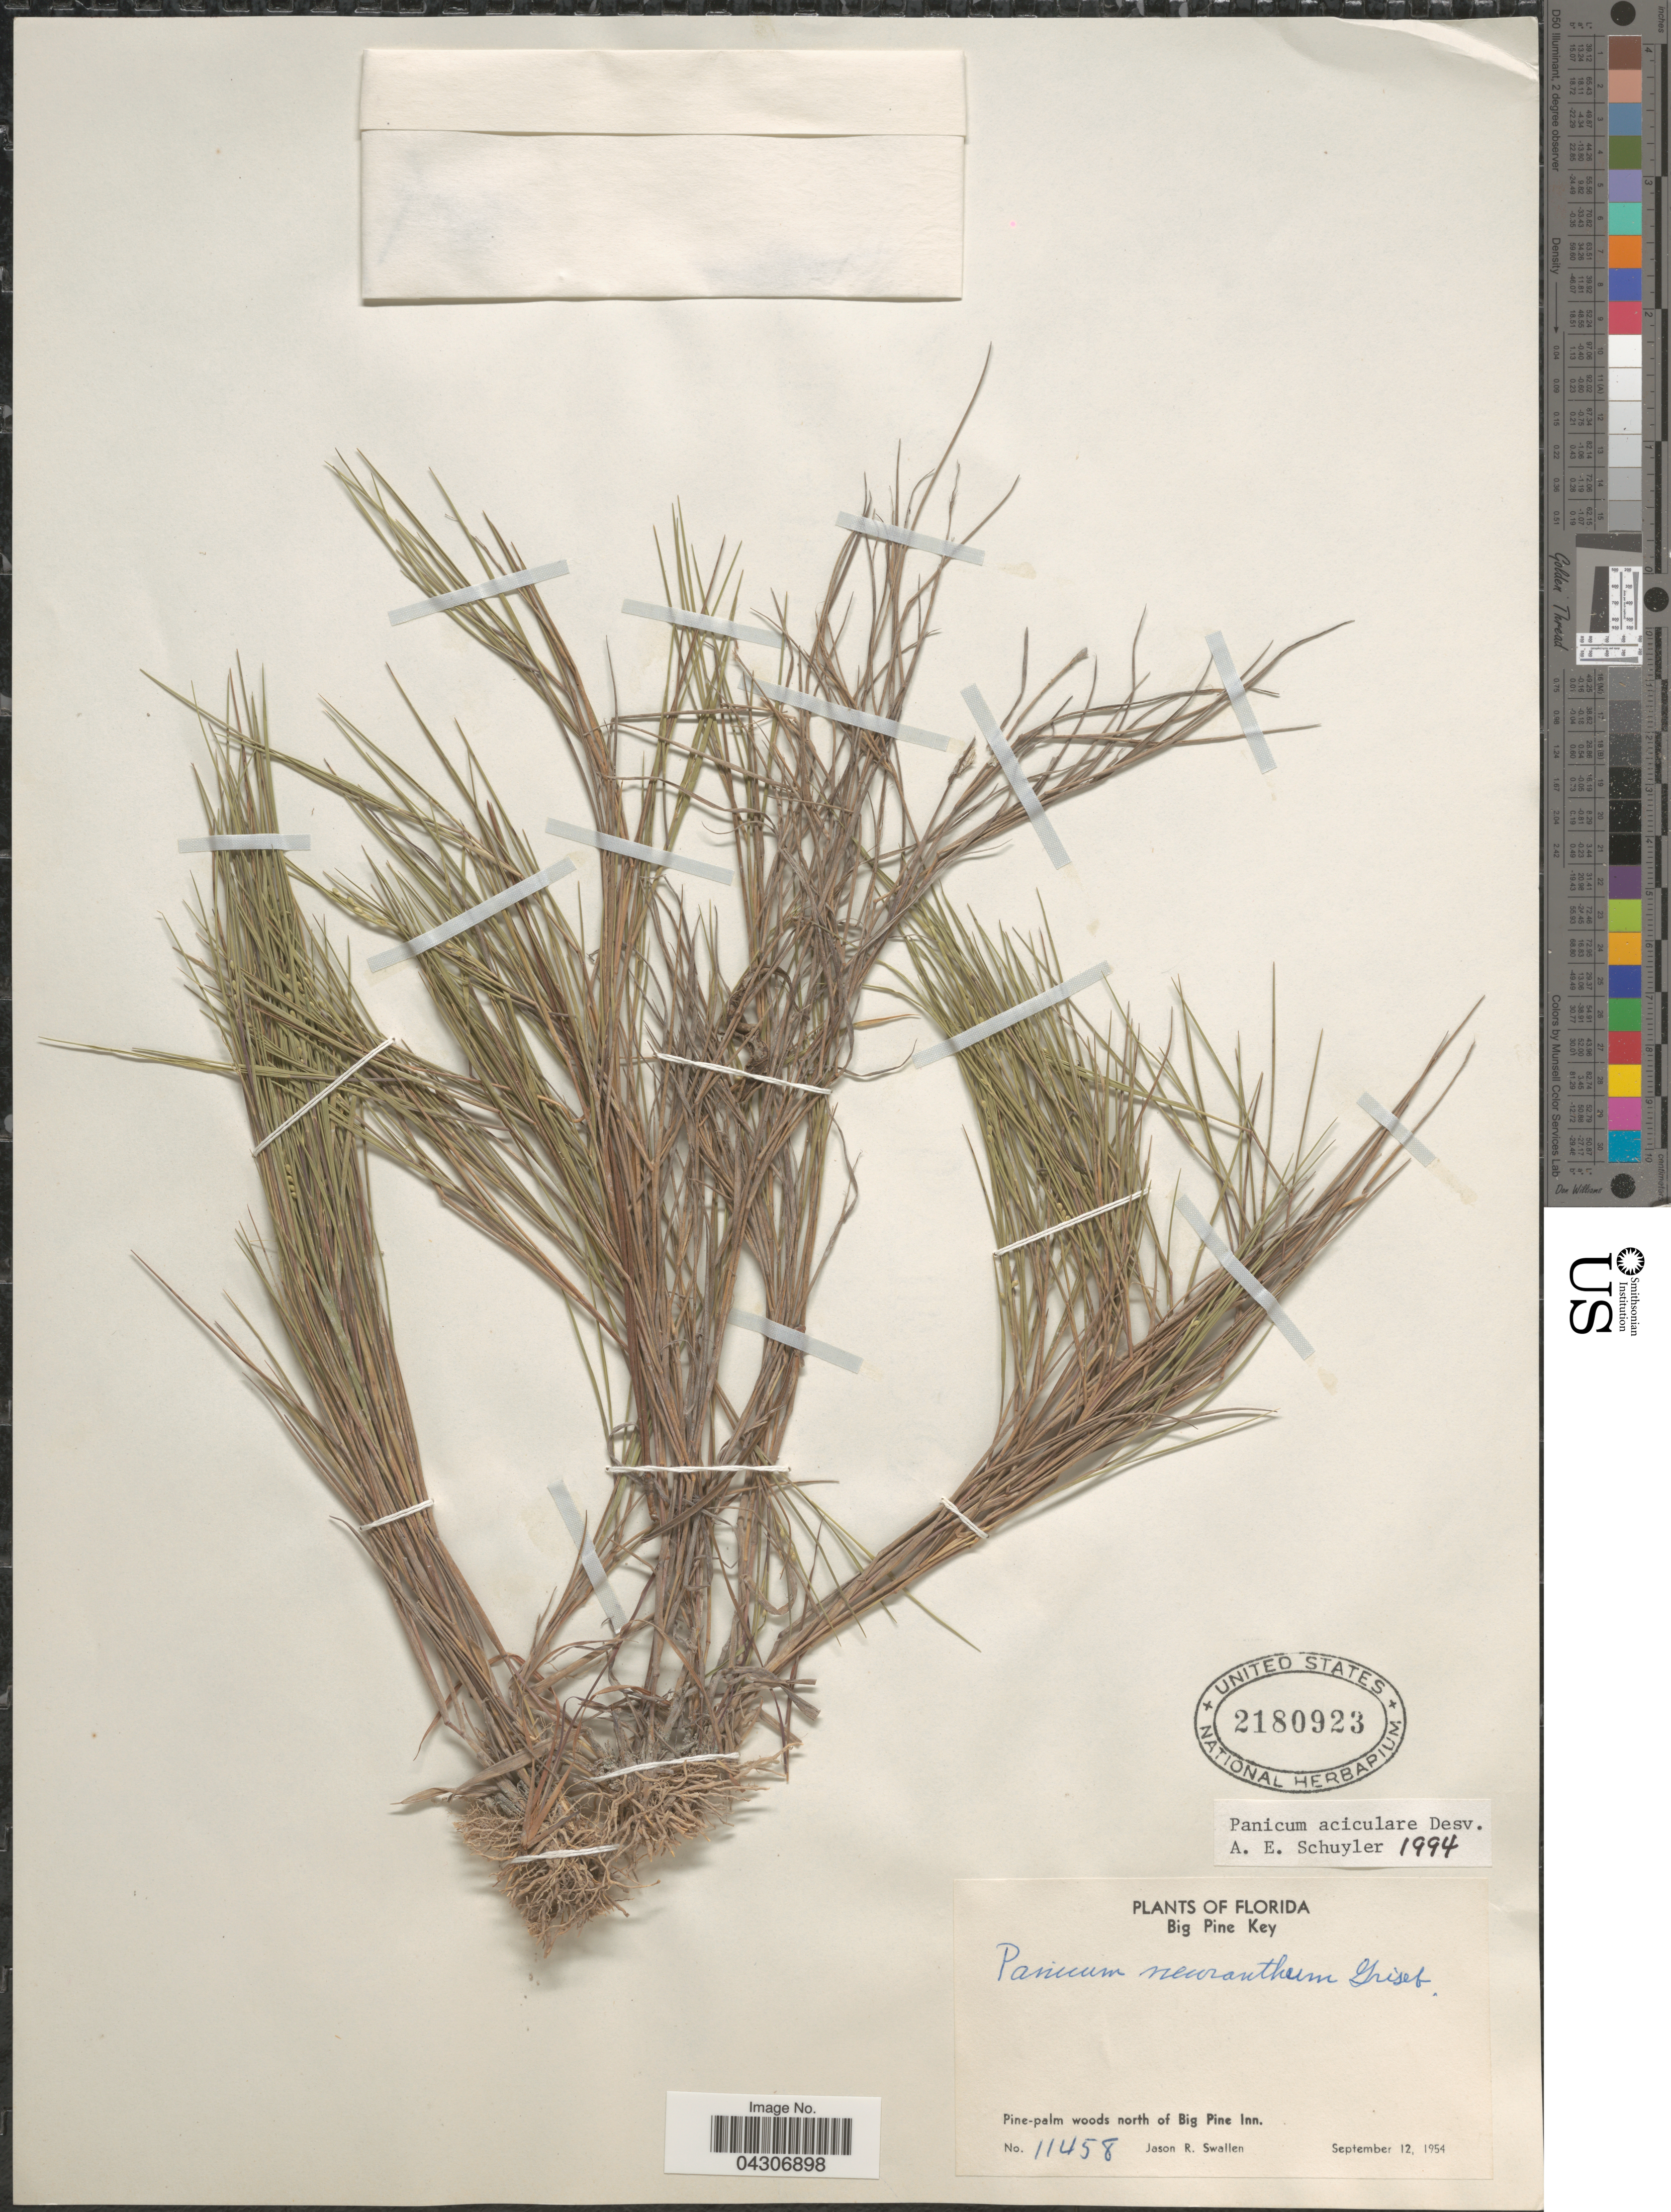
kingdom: Plantae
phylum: Tracheophyta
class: Liliopsida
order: Poales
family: Poaceae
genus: Dichanthelium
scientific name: Dichanthelium aciculare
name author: (Desv. ex Poir.) Gould & C.A. Clark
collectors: J. R. Swallen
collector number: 11458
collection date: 1954-09-12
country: United States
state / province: Florida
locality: Big Pine Key. Pine-palm woods north of Big Pine Inn.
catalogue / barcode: US 2180923